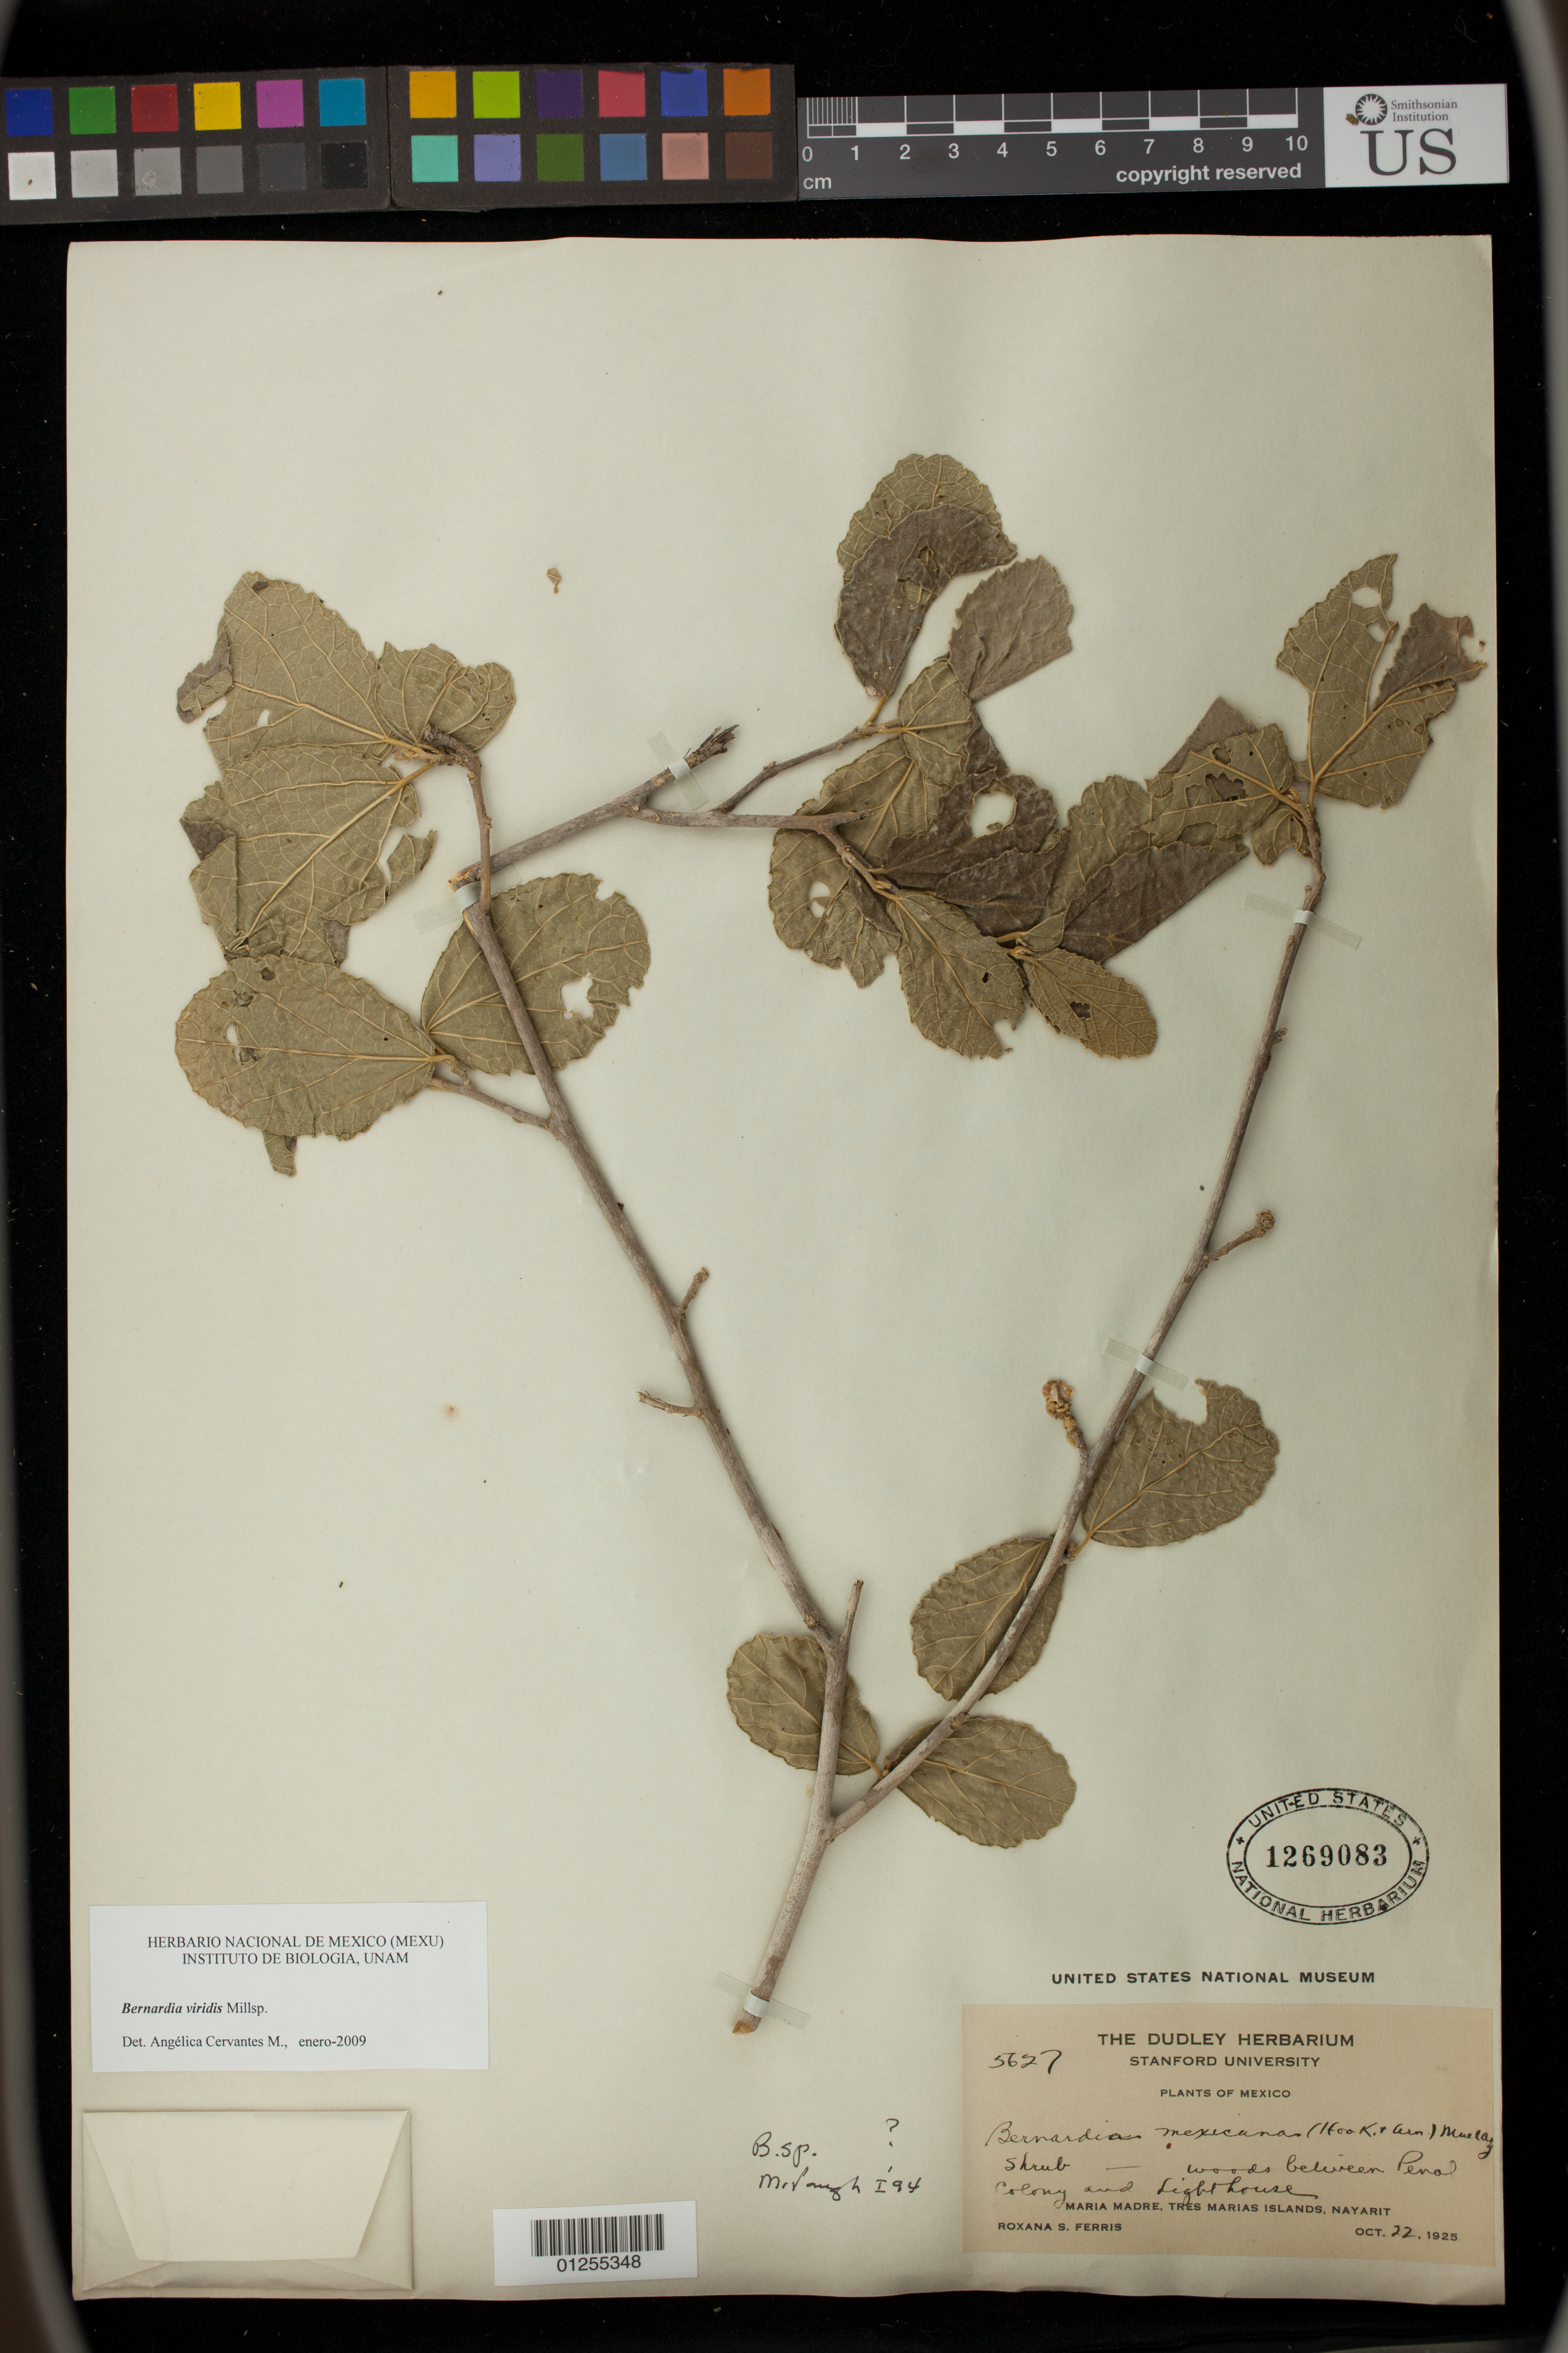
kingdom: Plantae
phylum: Tracheophyta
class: Magnoliopsida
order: Malpighiales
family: Euphorbiaceae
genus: Bernardia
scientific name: Bernardia viridis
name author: Millsp.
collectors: R. S. Ferris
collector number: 5627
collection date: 1925-10-22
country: Mexico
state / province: Nayarit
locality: woods between Pena Colony and Lighthouse.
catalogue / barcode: US 1269083